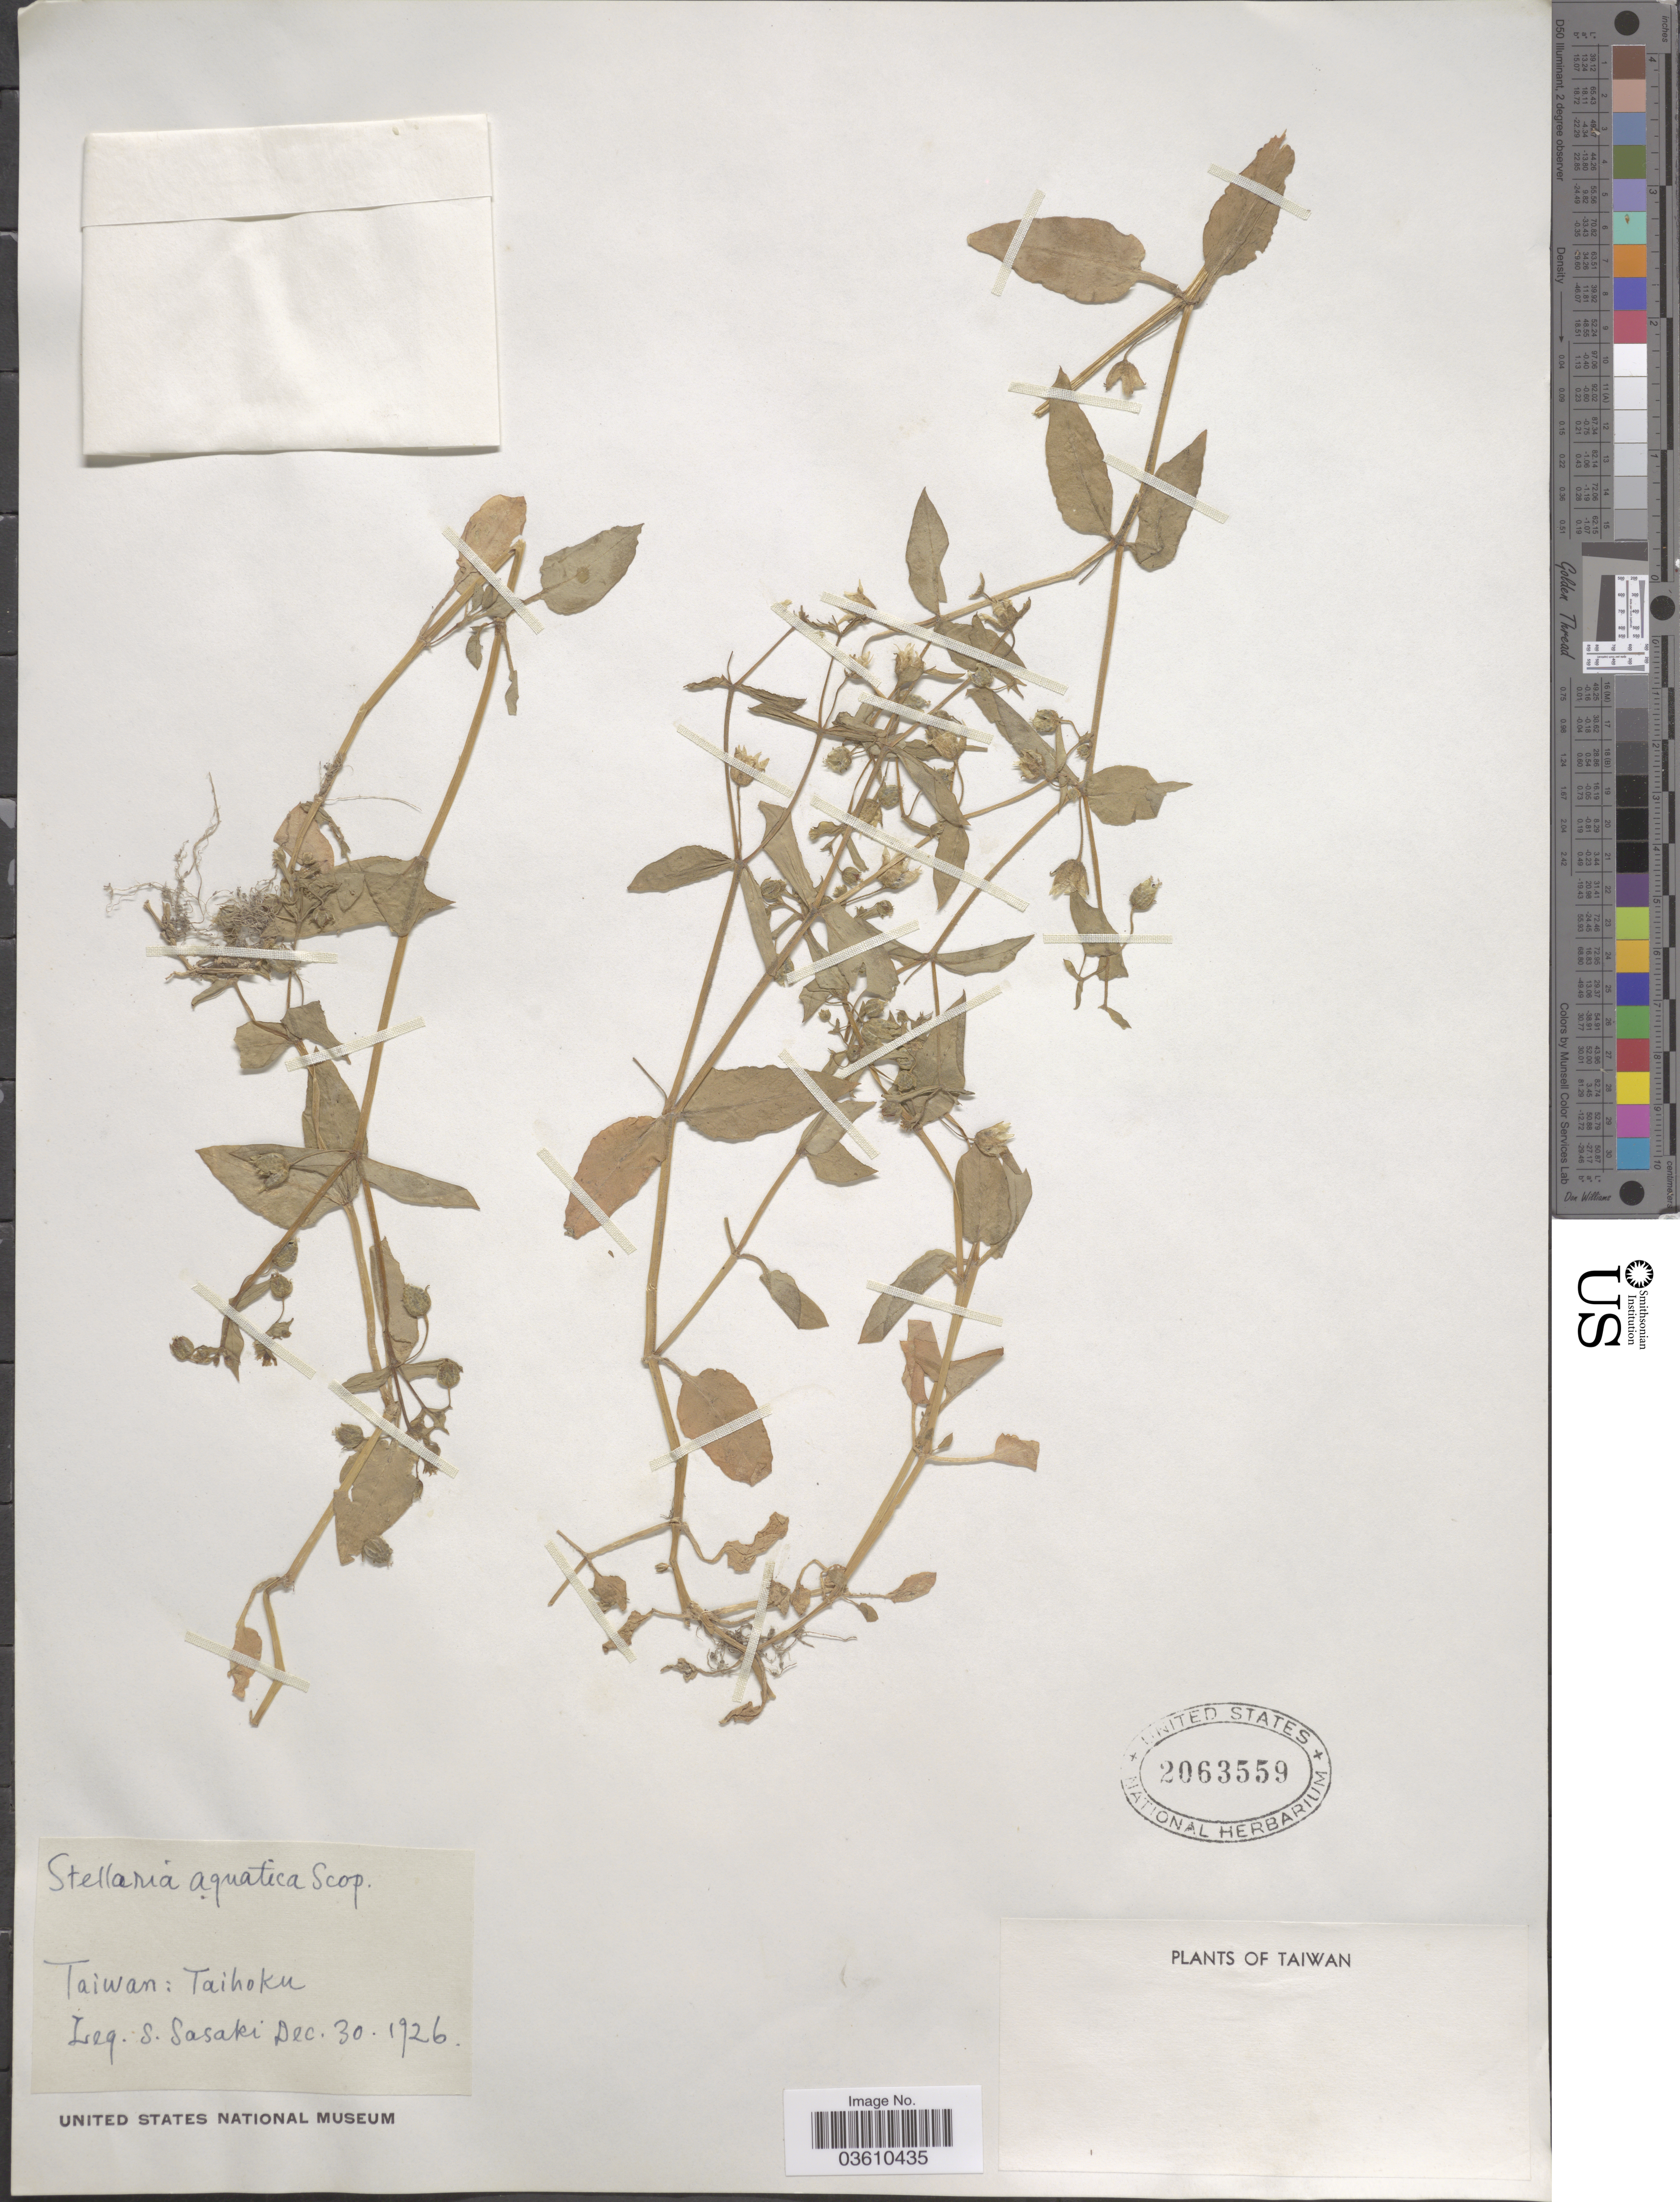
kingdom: Plantae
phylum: Tracheophyta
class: Magnoliopsida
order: Caryophyllales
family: Caryophyllaceae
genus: Stellaria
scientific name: Stellaria aquatica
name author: L.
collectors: S. Sasaki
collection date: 1926-12-30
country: Taiwan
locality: Taihoku.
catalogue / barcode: US 2063559